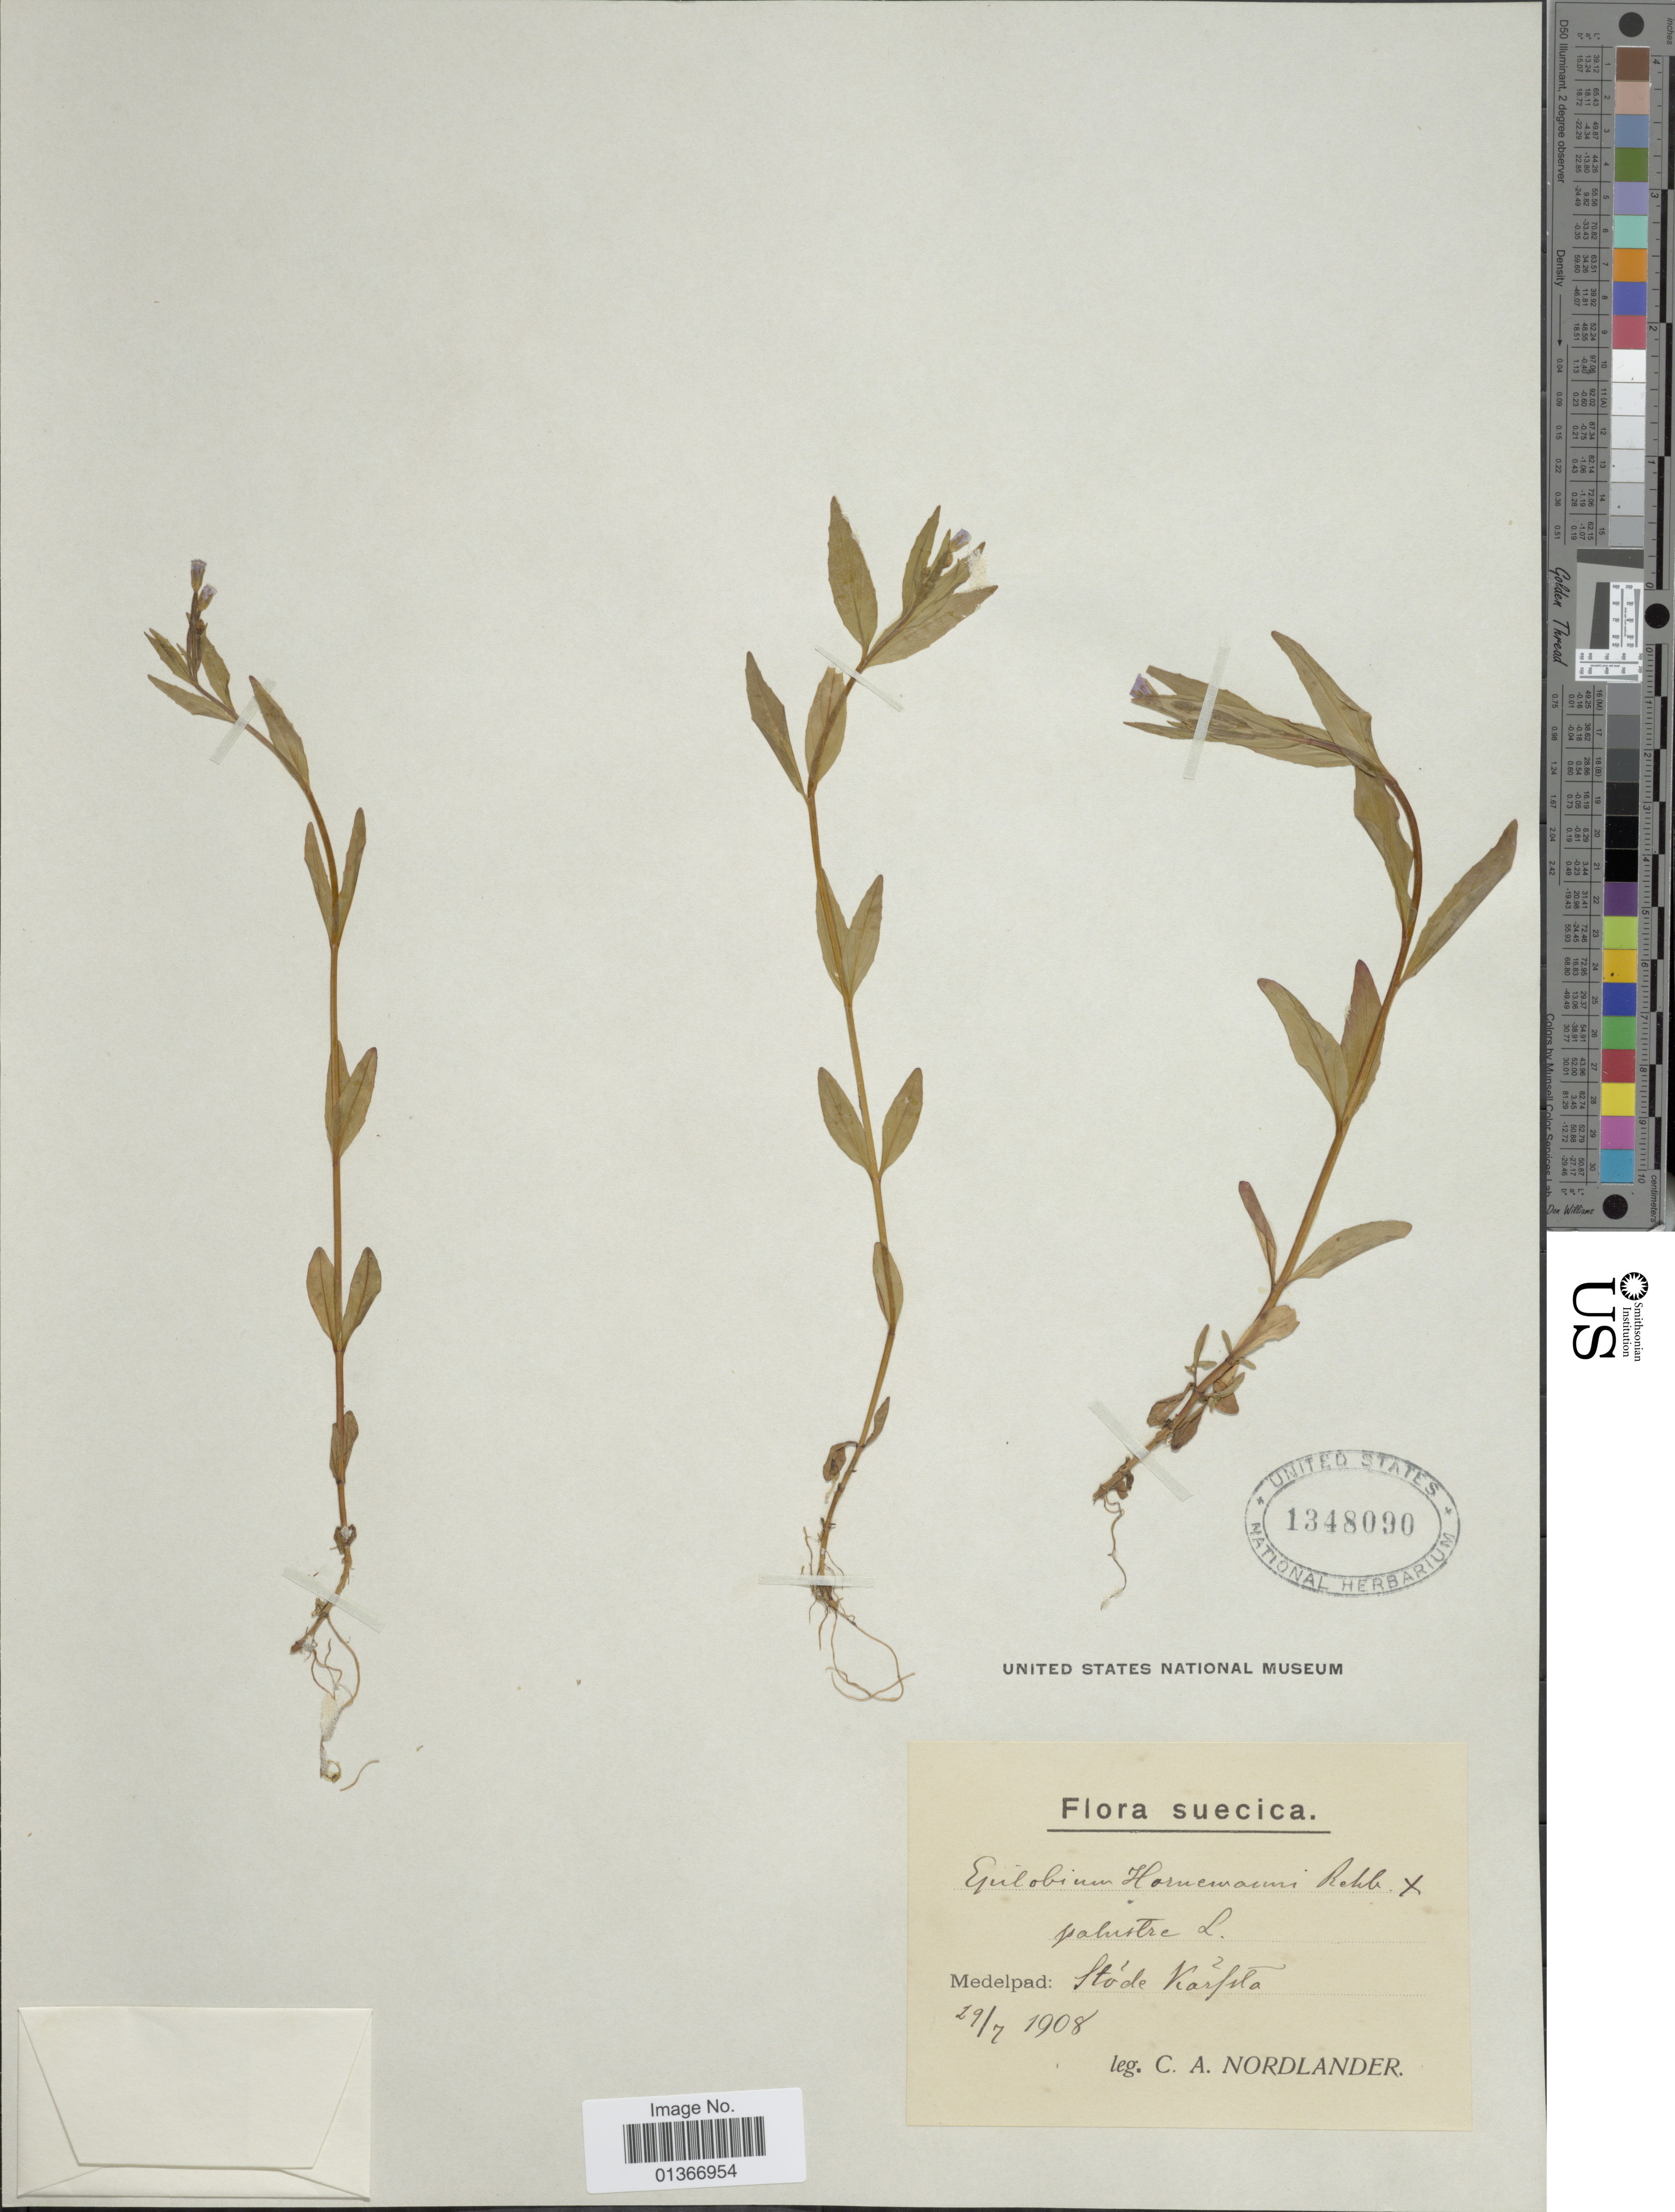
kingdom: Plantae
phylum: Tracheophyta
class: Magnoliopsida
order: Myrtales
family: Onagraceae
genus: Epilobium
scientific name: Epilobium hornemannii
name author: Rchb.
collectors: C. Nordlander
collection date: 1908-07-29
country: Sweden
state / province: Västernorrland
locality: Stöde, Kälsta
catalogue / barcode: US 1348090